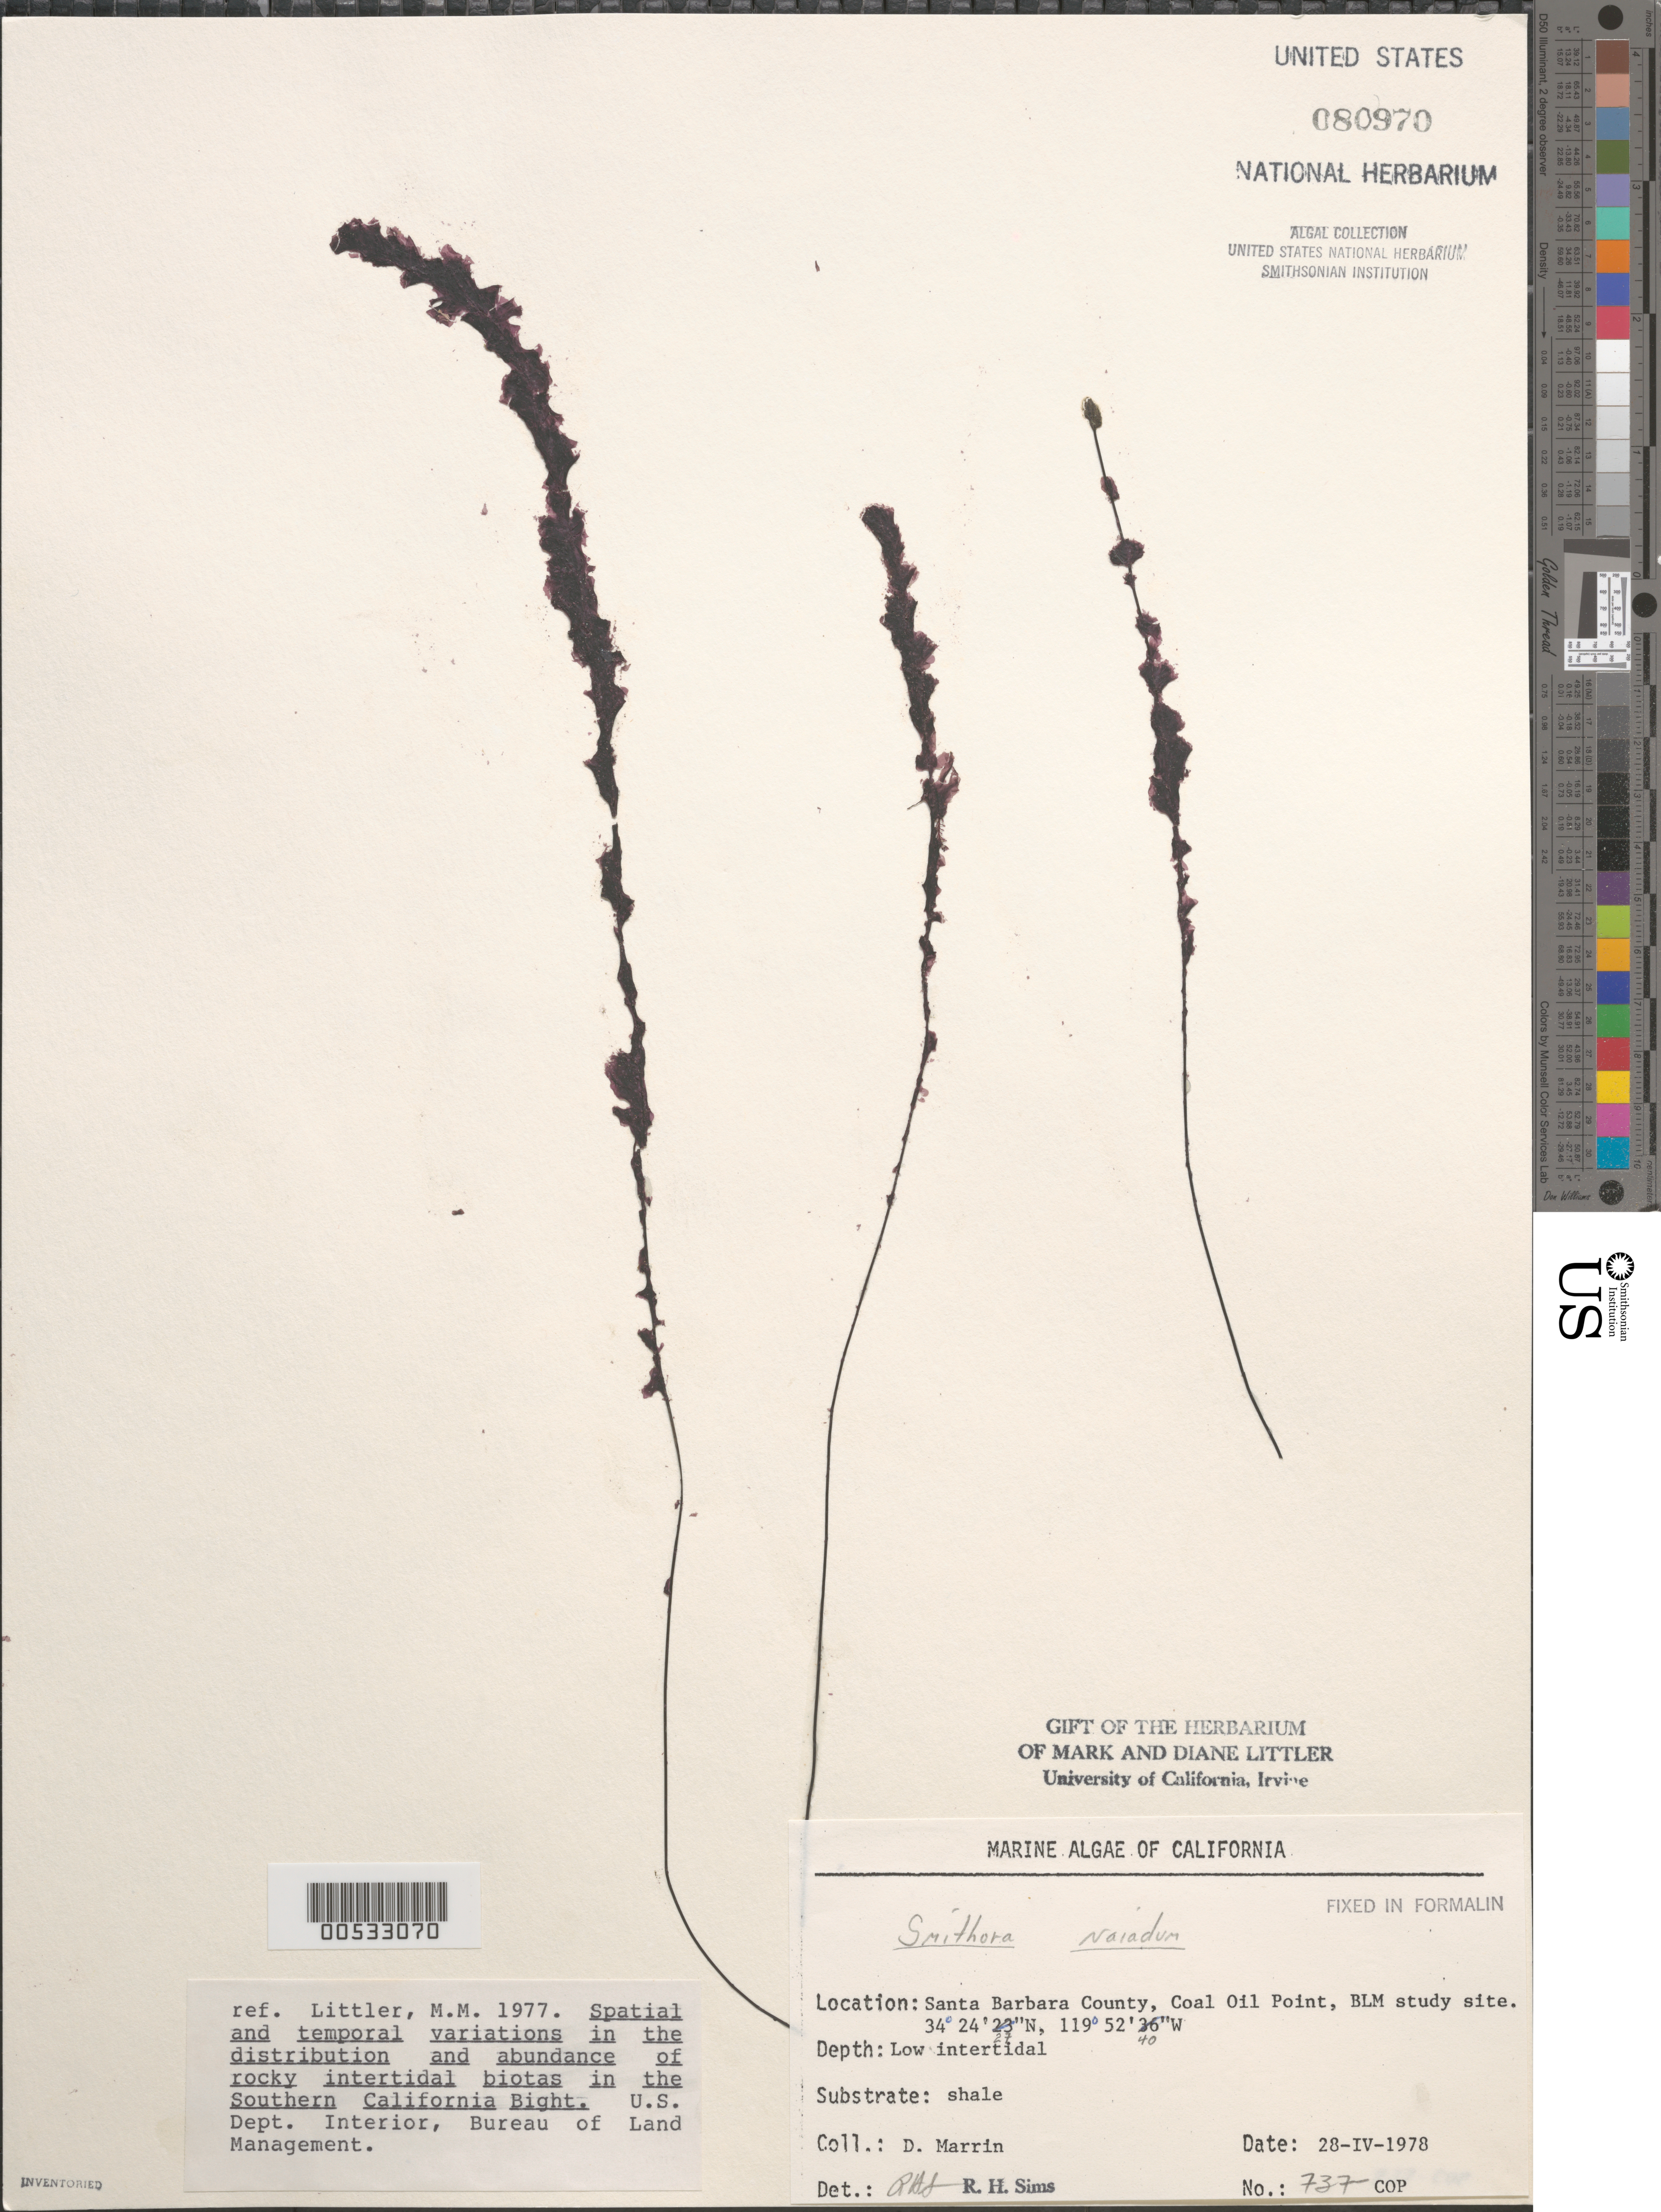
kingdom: Plantae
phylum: Rhodophyta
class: Compsopogonophyceae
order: Erythropeltidales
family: Erythrotrichiaceae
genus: Smithora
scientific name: Smithora naiadum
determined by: Sims, Robert H.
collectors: D. Marrin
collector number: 737-cop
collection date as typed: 28 Apr 1978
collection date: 1978-04-28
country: United States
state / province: California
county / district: Santa Barbara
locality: Coal Oil Point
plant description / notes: BLM-SOCALBIGHT Rocky Intertidal Survey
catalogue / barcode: US 80970